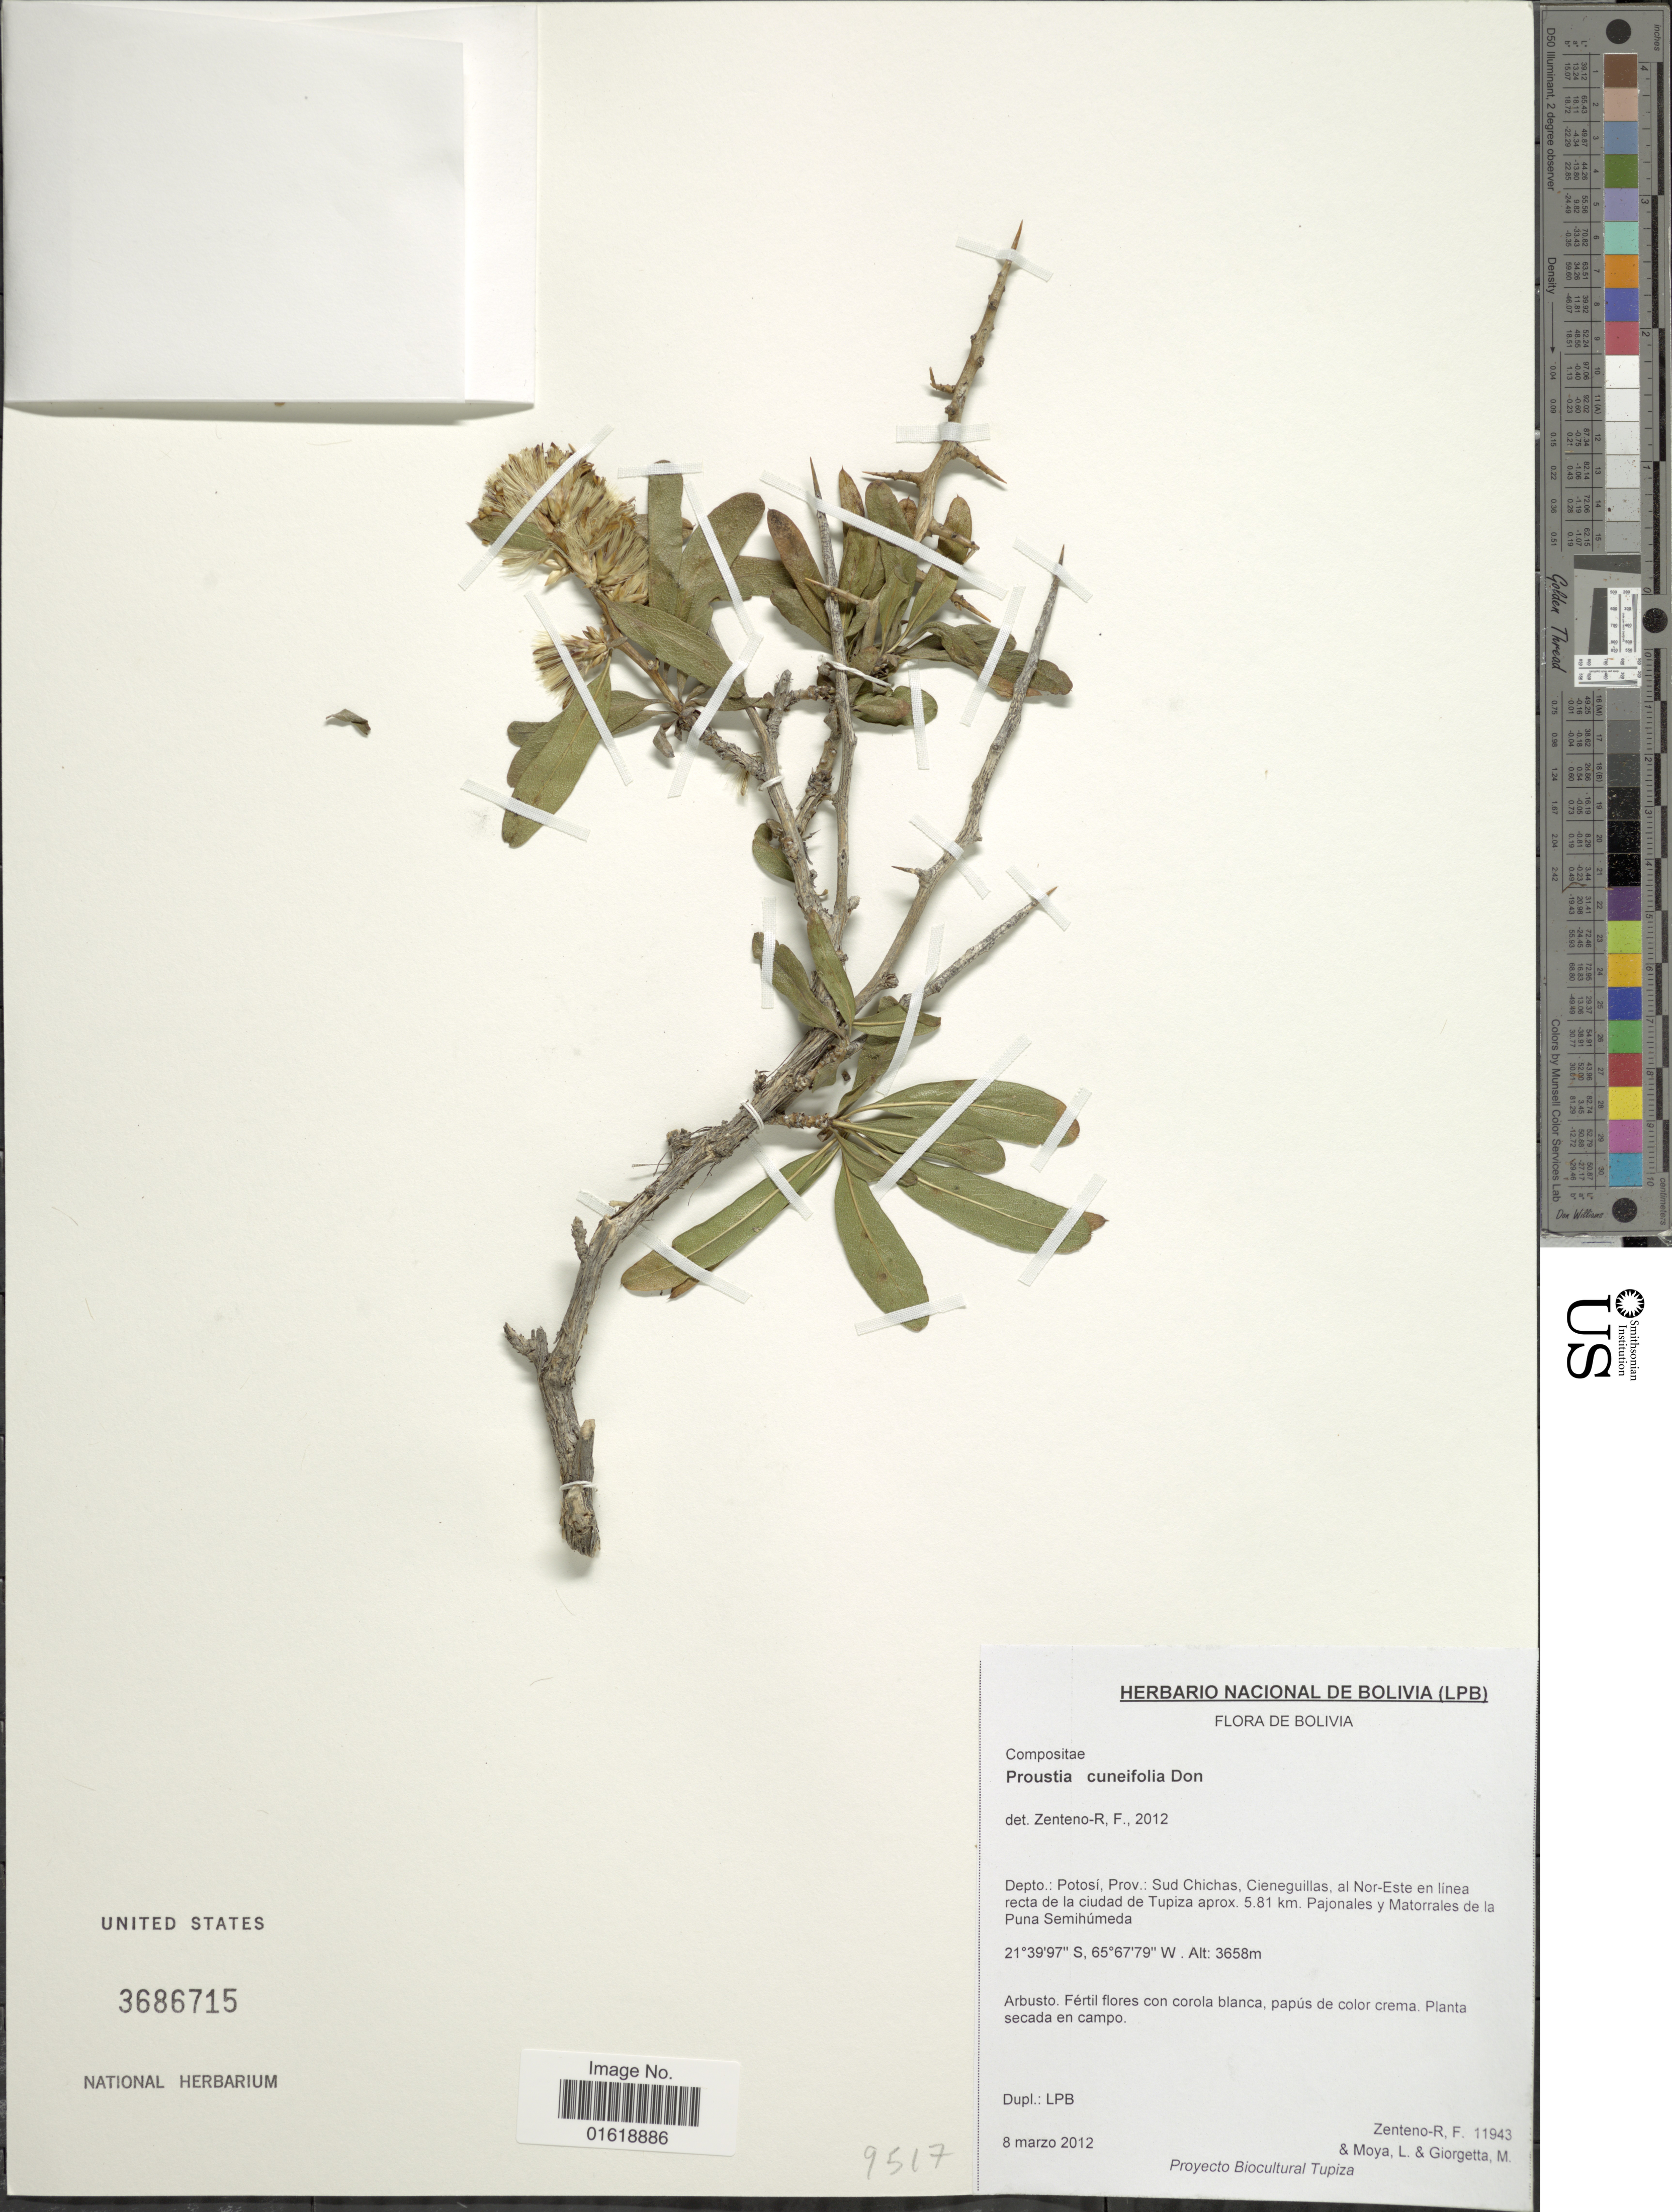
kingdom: Plantae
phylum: Tracheophyta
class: Magnoliopsida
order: Asterales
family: Asteraceae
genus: Proustia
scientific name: Proustia cuneifolia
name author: D. Don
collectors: F. Zenteno, L. Moya & M. Giorgetta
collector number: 11943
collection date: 2012-03-08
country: Bolivia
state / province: Potosi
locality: Depto.: Potosi, Prov.: Sud Chichas, Cieneguillas, al Nor-Este en linea recta de la ciudad de Tupiza aprox. 5.81 km. Pajonales y Matorrales de la Puna Semihúmeda.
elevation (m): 3658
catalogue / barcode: US 3686715